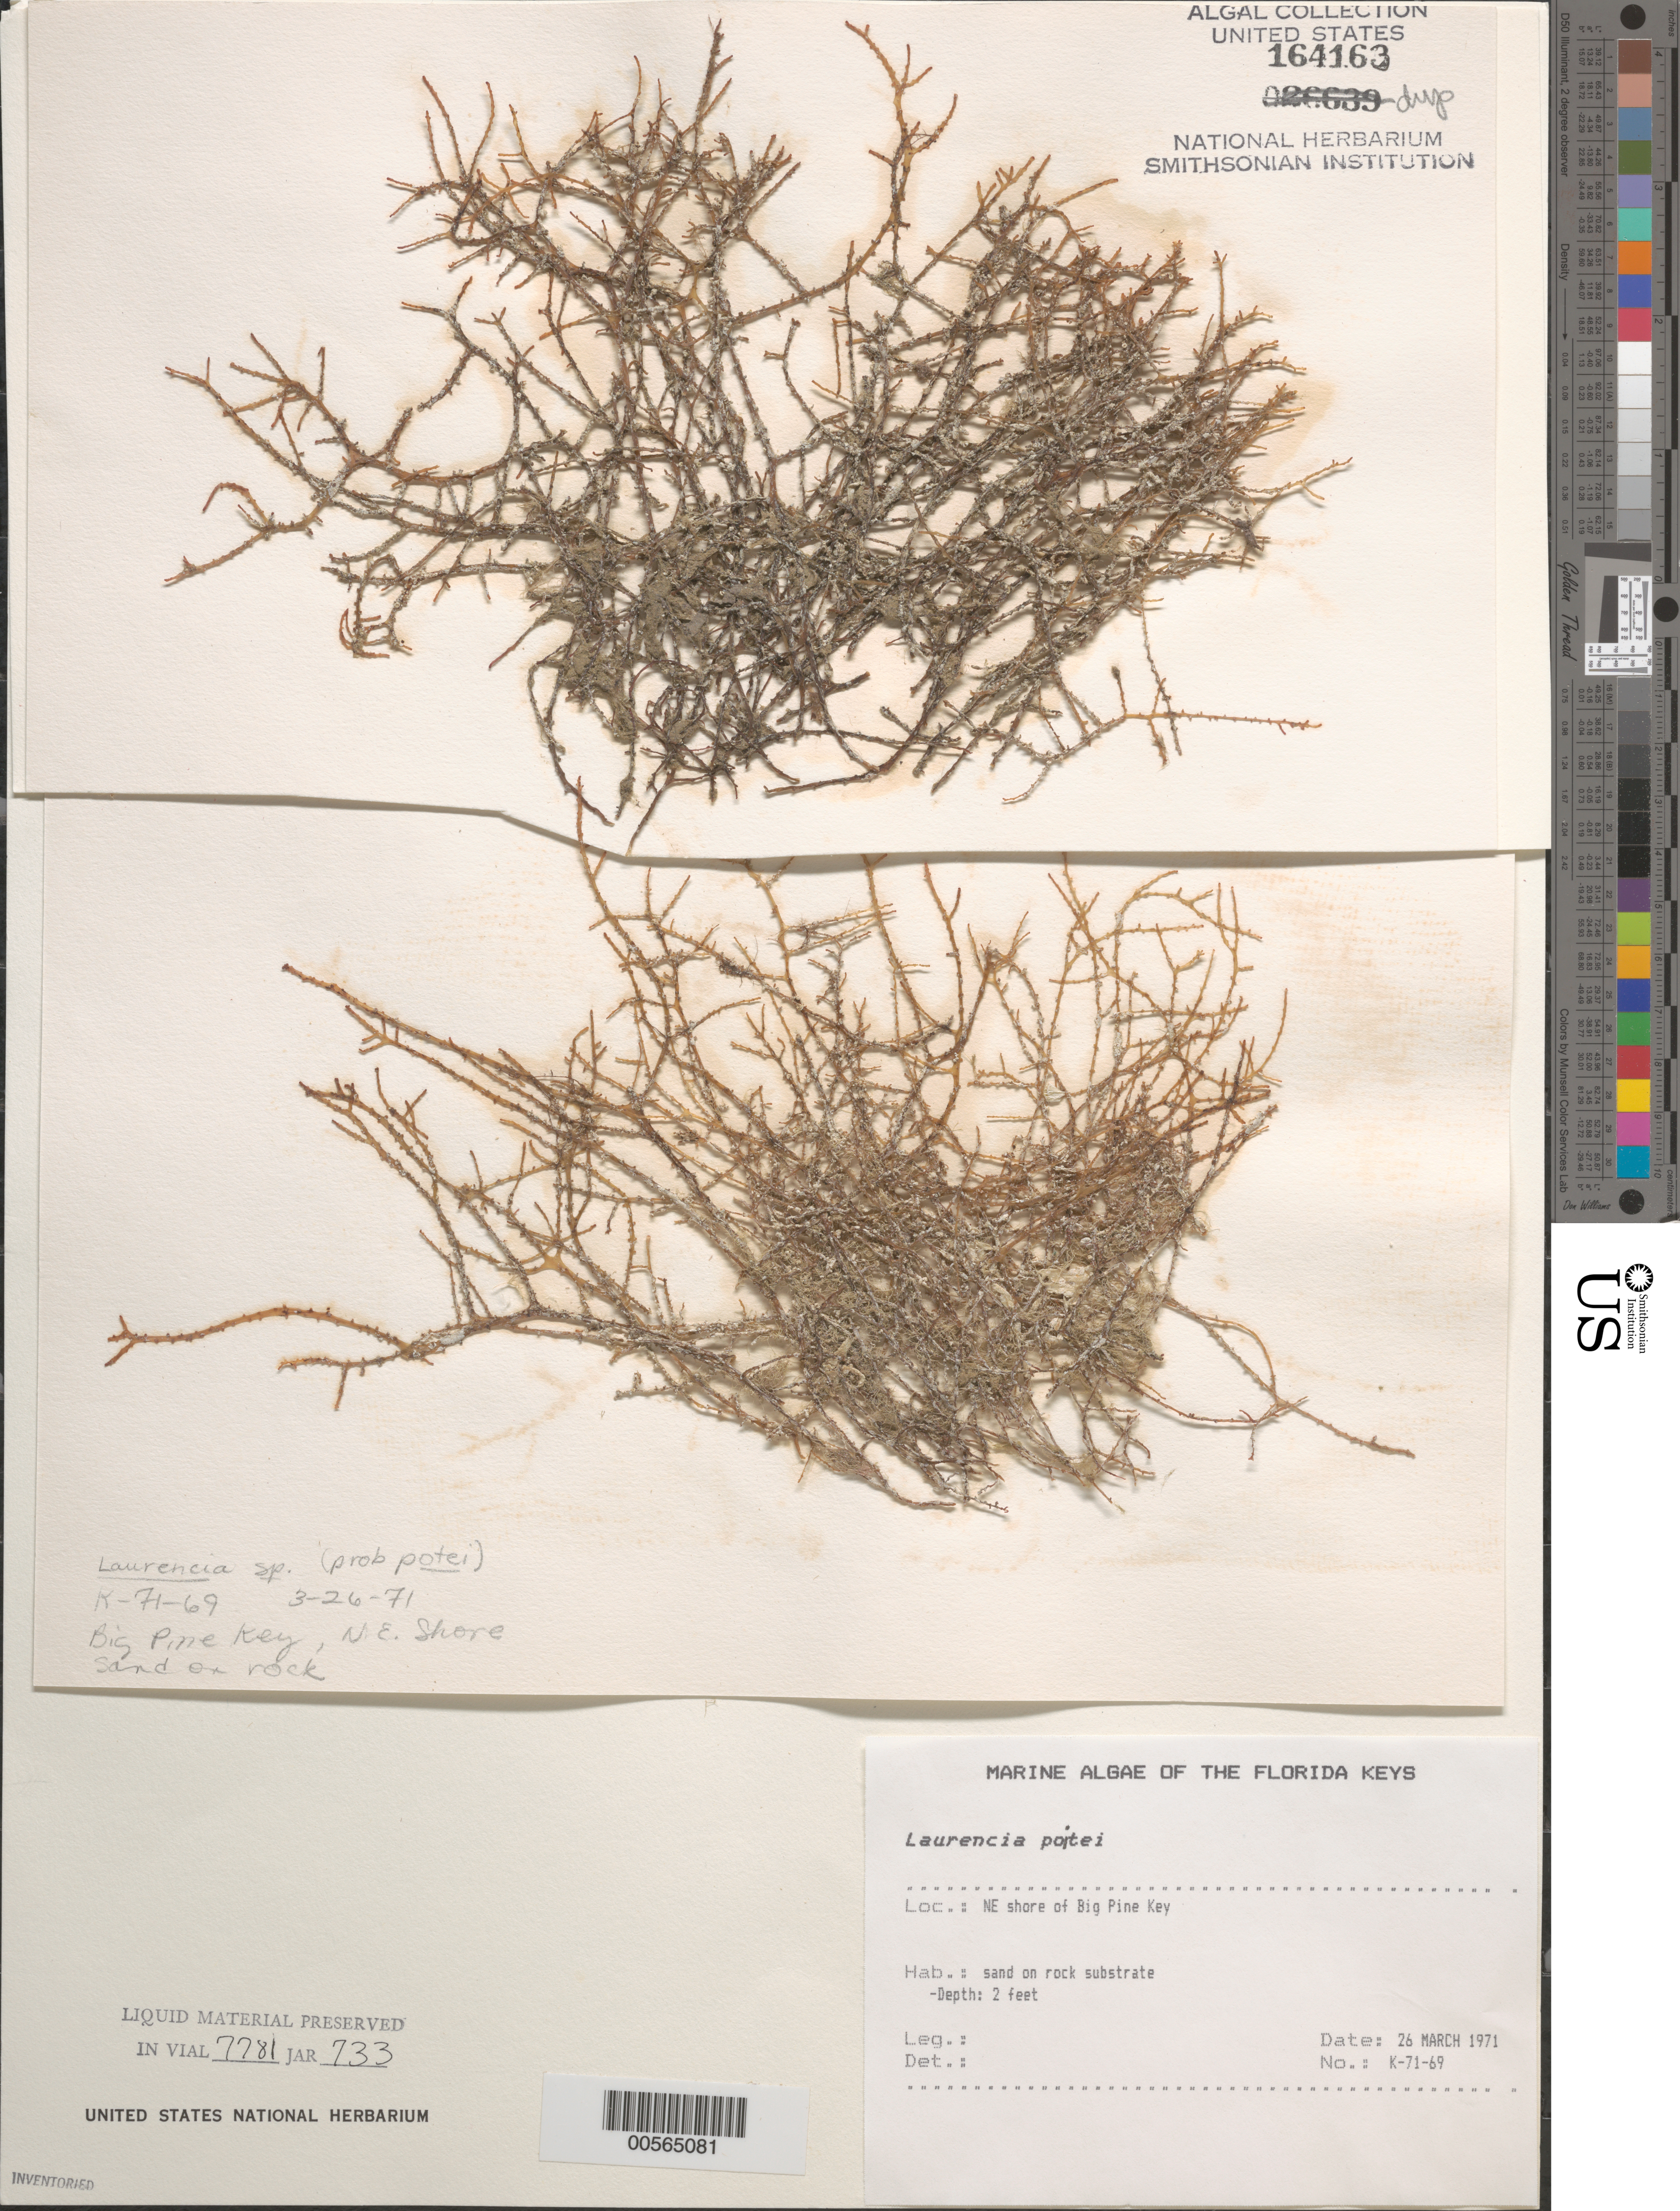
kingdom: Plantae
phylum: Rhodophyta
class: Florideophyceae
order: Ceramiales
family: Rhodomelaceae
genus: Yuzurua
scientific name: Yuzurua poiteaui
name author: (J.V.Lamouroux) Martin-Lescanne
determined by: Brooks, B. L., (BOT), Smithsonian Institution - National Museum of Natural History (UNITED STATES)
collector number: B-71-69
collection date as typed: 26 Mar 1971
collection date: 1971-03-26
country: United States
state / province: Florida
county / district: Monroe County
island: Big Pine Key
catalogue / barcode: US 164163